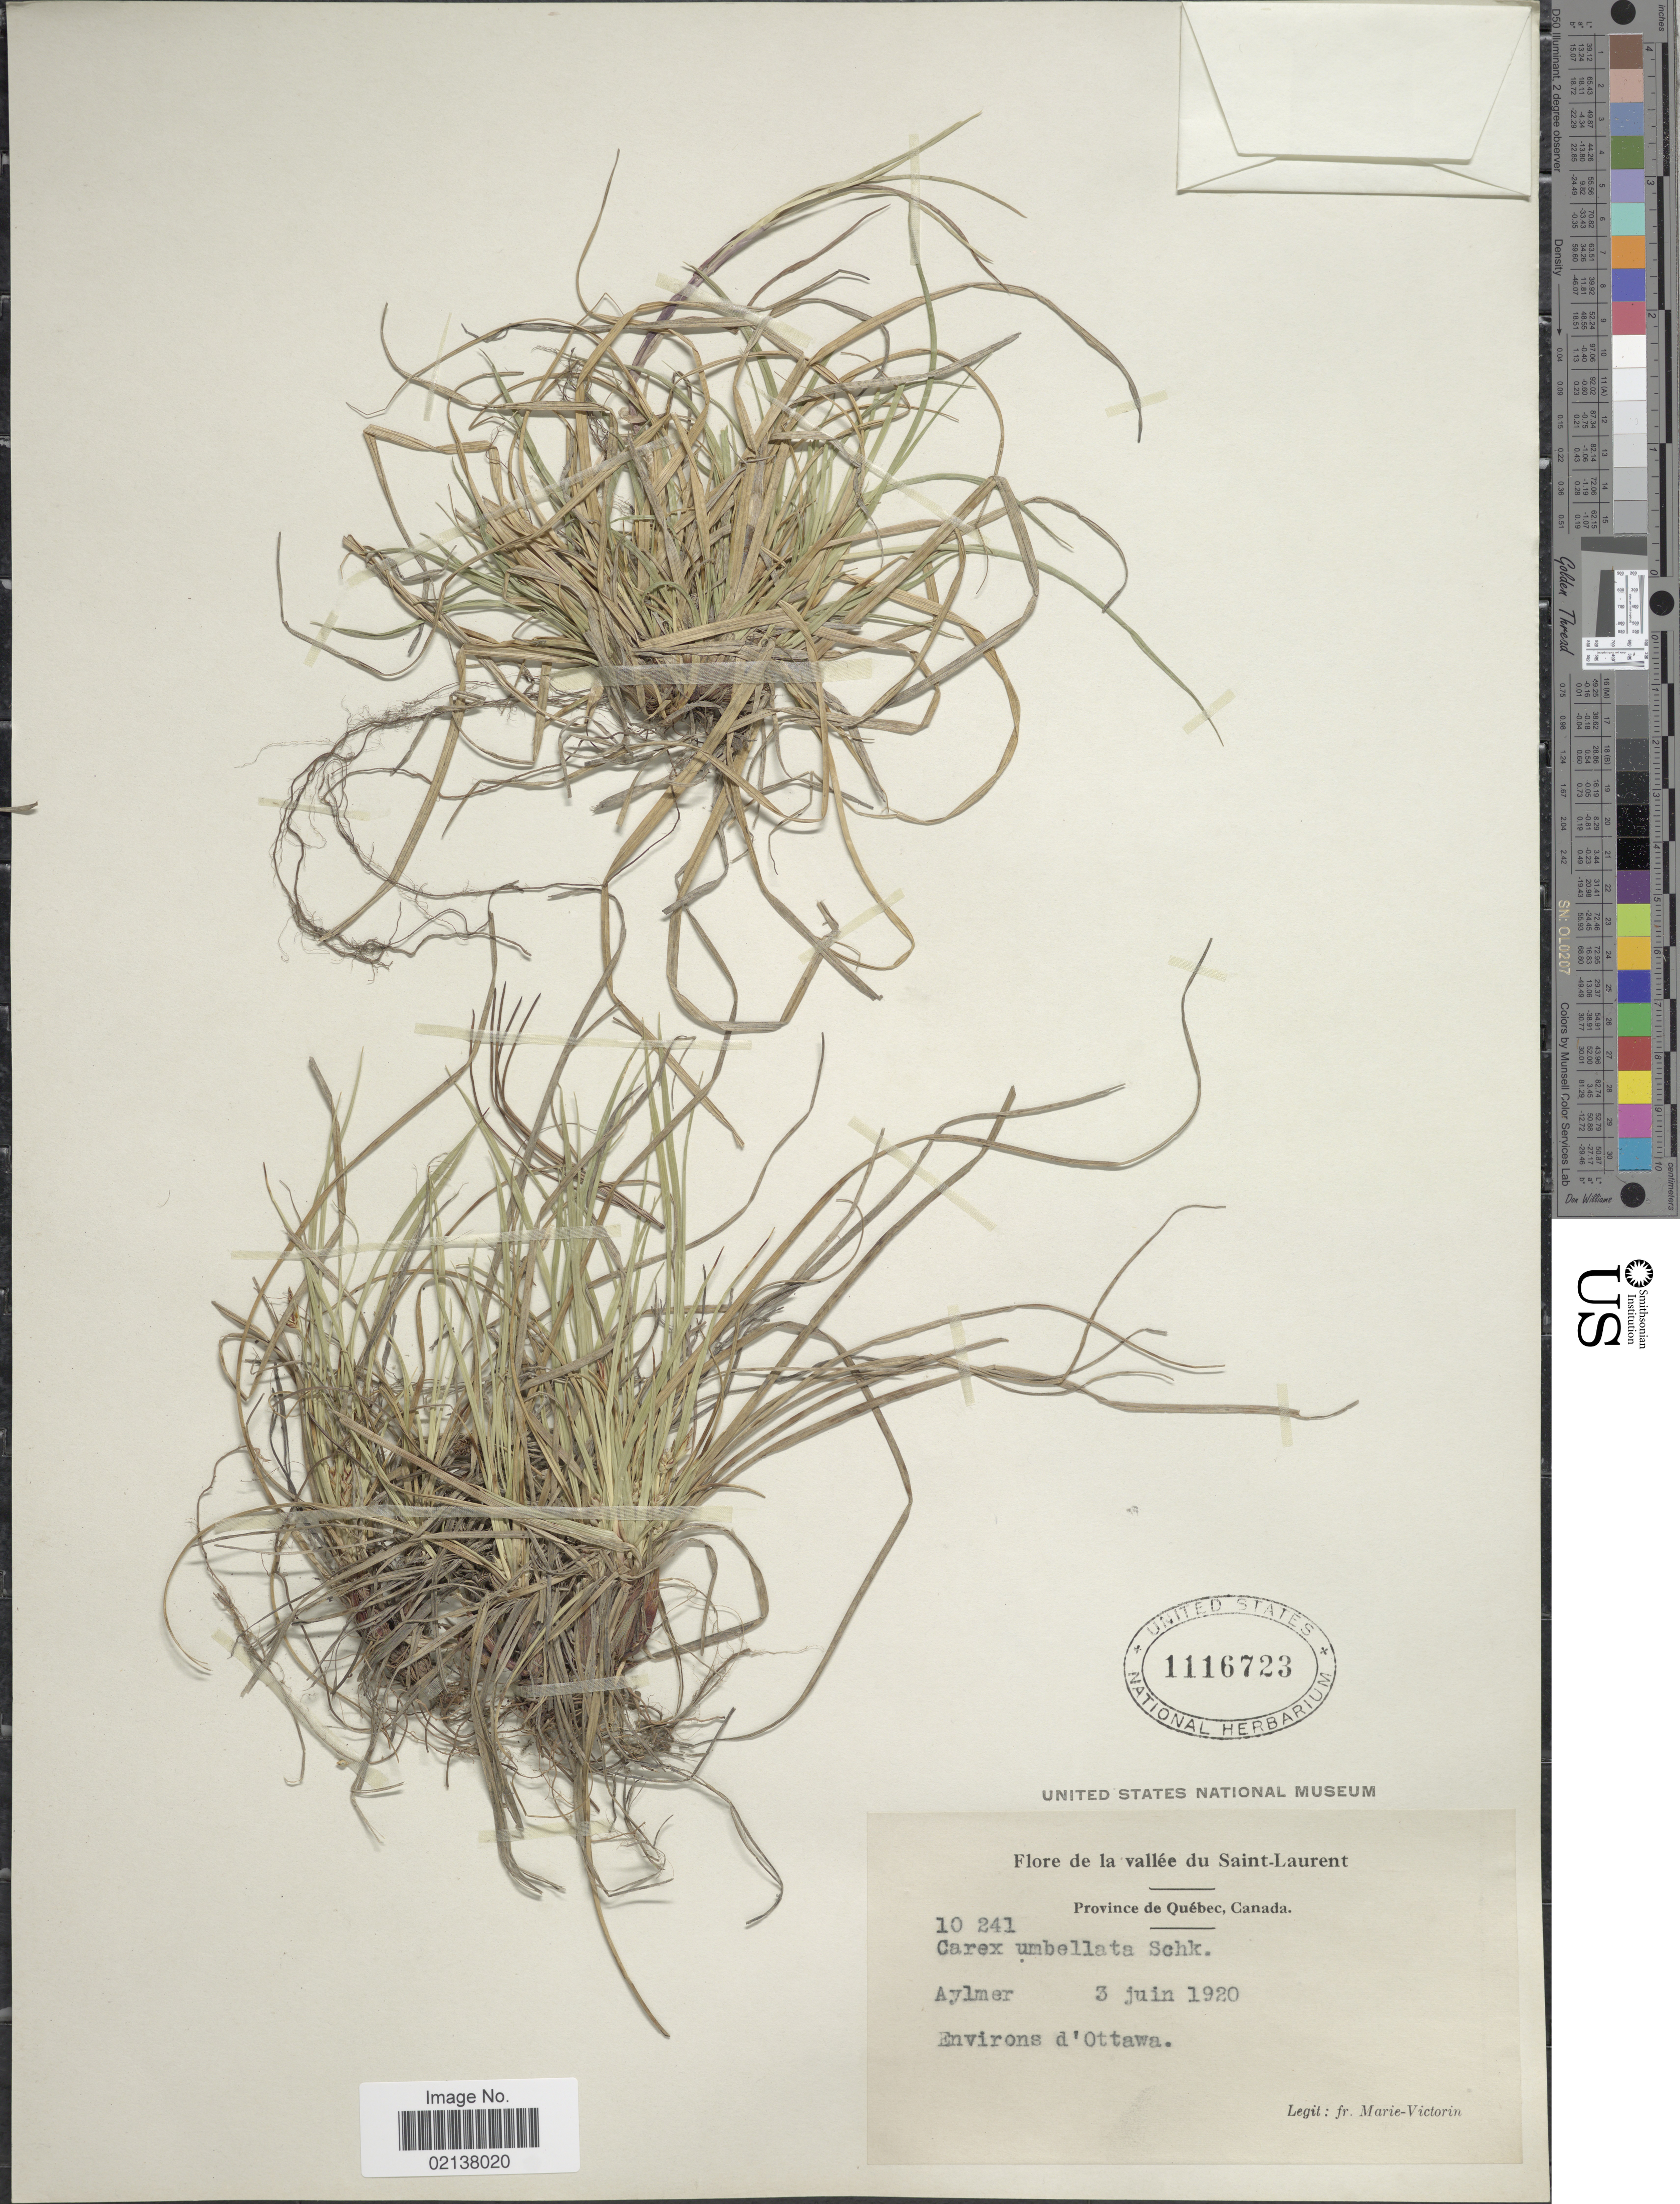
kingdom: Plantae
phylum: Tracheophyta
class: Liliopsida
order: Poales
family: Cyperaceae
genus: Carex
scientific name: Carex umbellata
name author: Schkuhr ex Willd.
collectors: F. Marie-Victorin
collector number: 10241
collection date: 1920-06-03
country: Canada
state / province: Quebec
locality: Province de Quebec, Canada, Environs d'Ottawa. Valee du Saint-Laurent.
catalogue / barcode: US 1116723